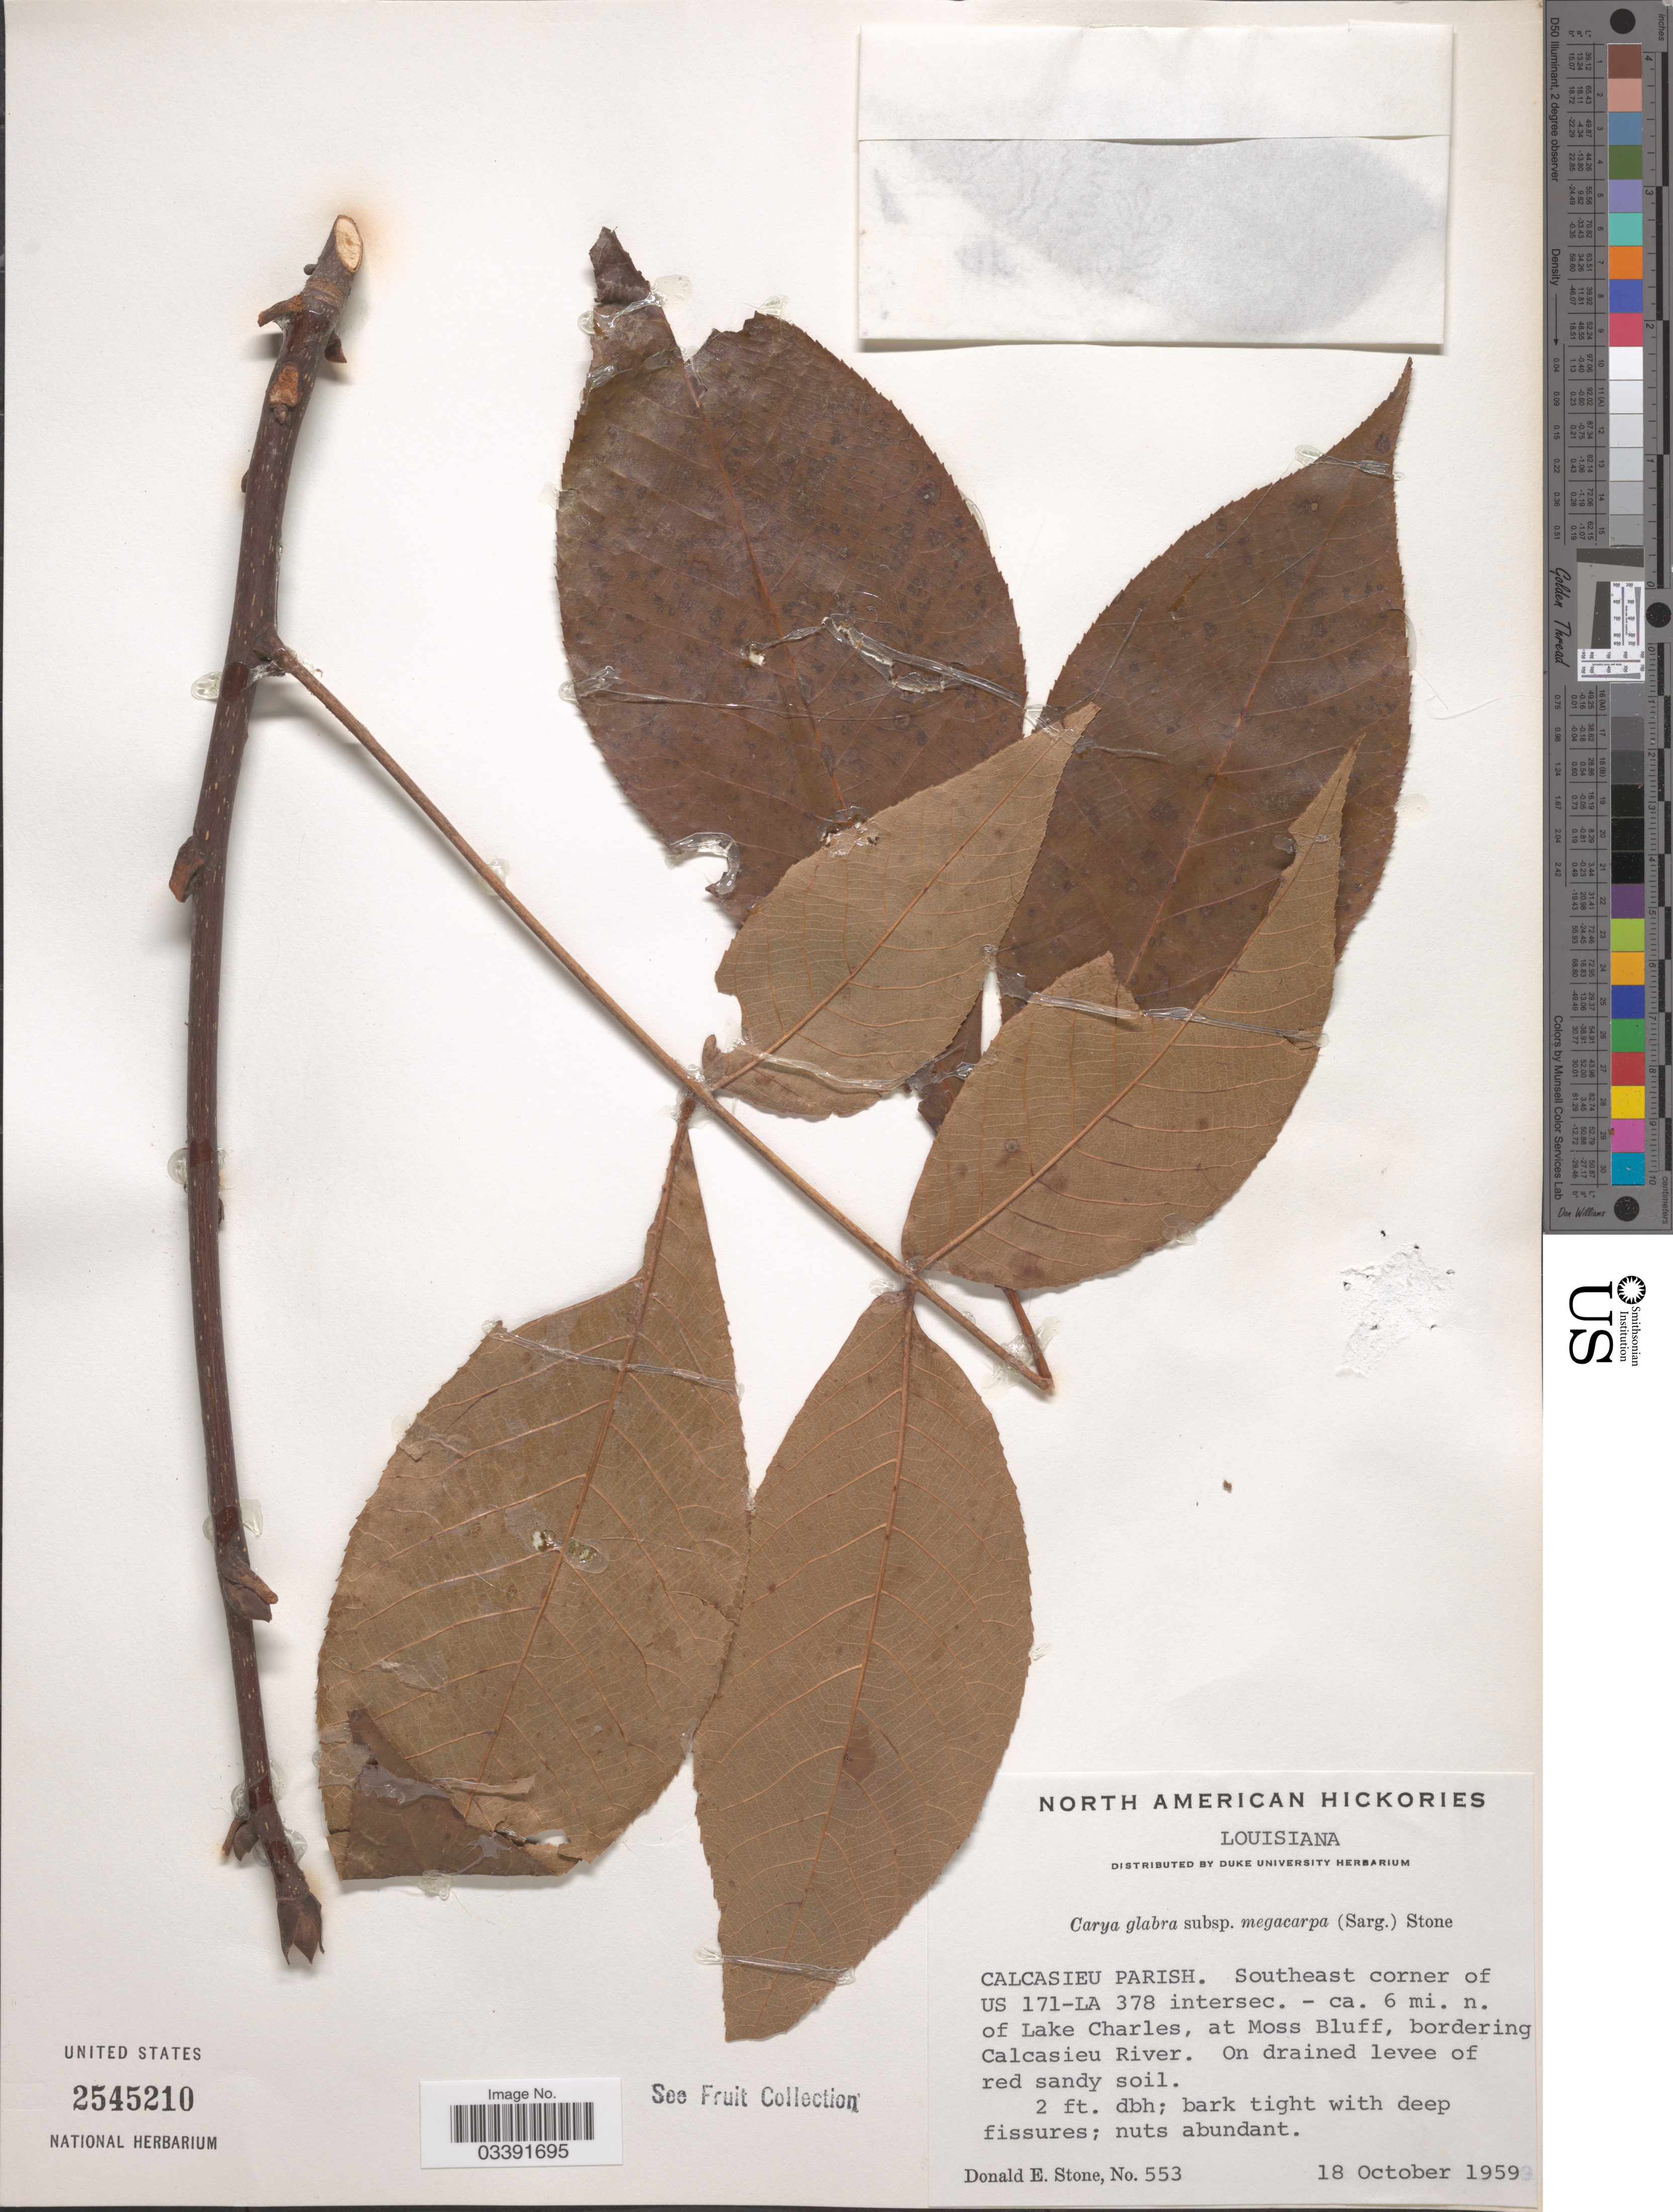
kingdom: Plantae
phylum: Tracheophyta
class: Magnoliopsida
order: Fagales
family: Juglandaceae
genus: Carya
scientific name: Carya glabra var. megacarpa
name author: (Sarg.) Sarg.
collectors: D. Stone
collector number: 553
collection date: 1959-10-18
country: United States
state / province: Louisiana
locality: Calcasieu Parish. Southeast corner of US 171-LA 378 intersec. - ca. 6 mi. n. of Lake Charles, at Moss Bluff, bordering Calcasieu River.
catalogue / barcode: US 2545210